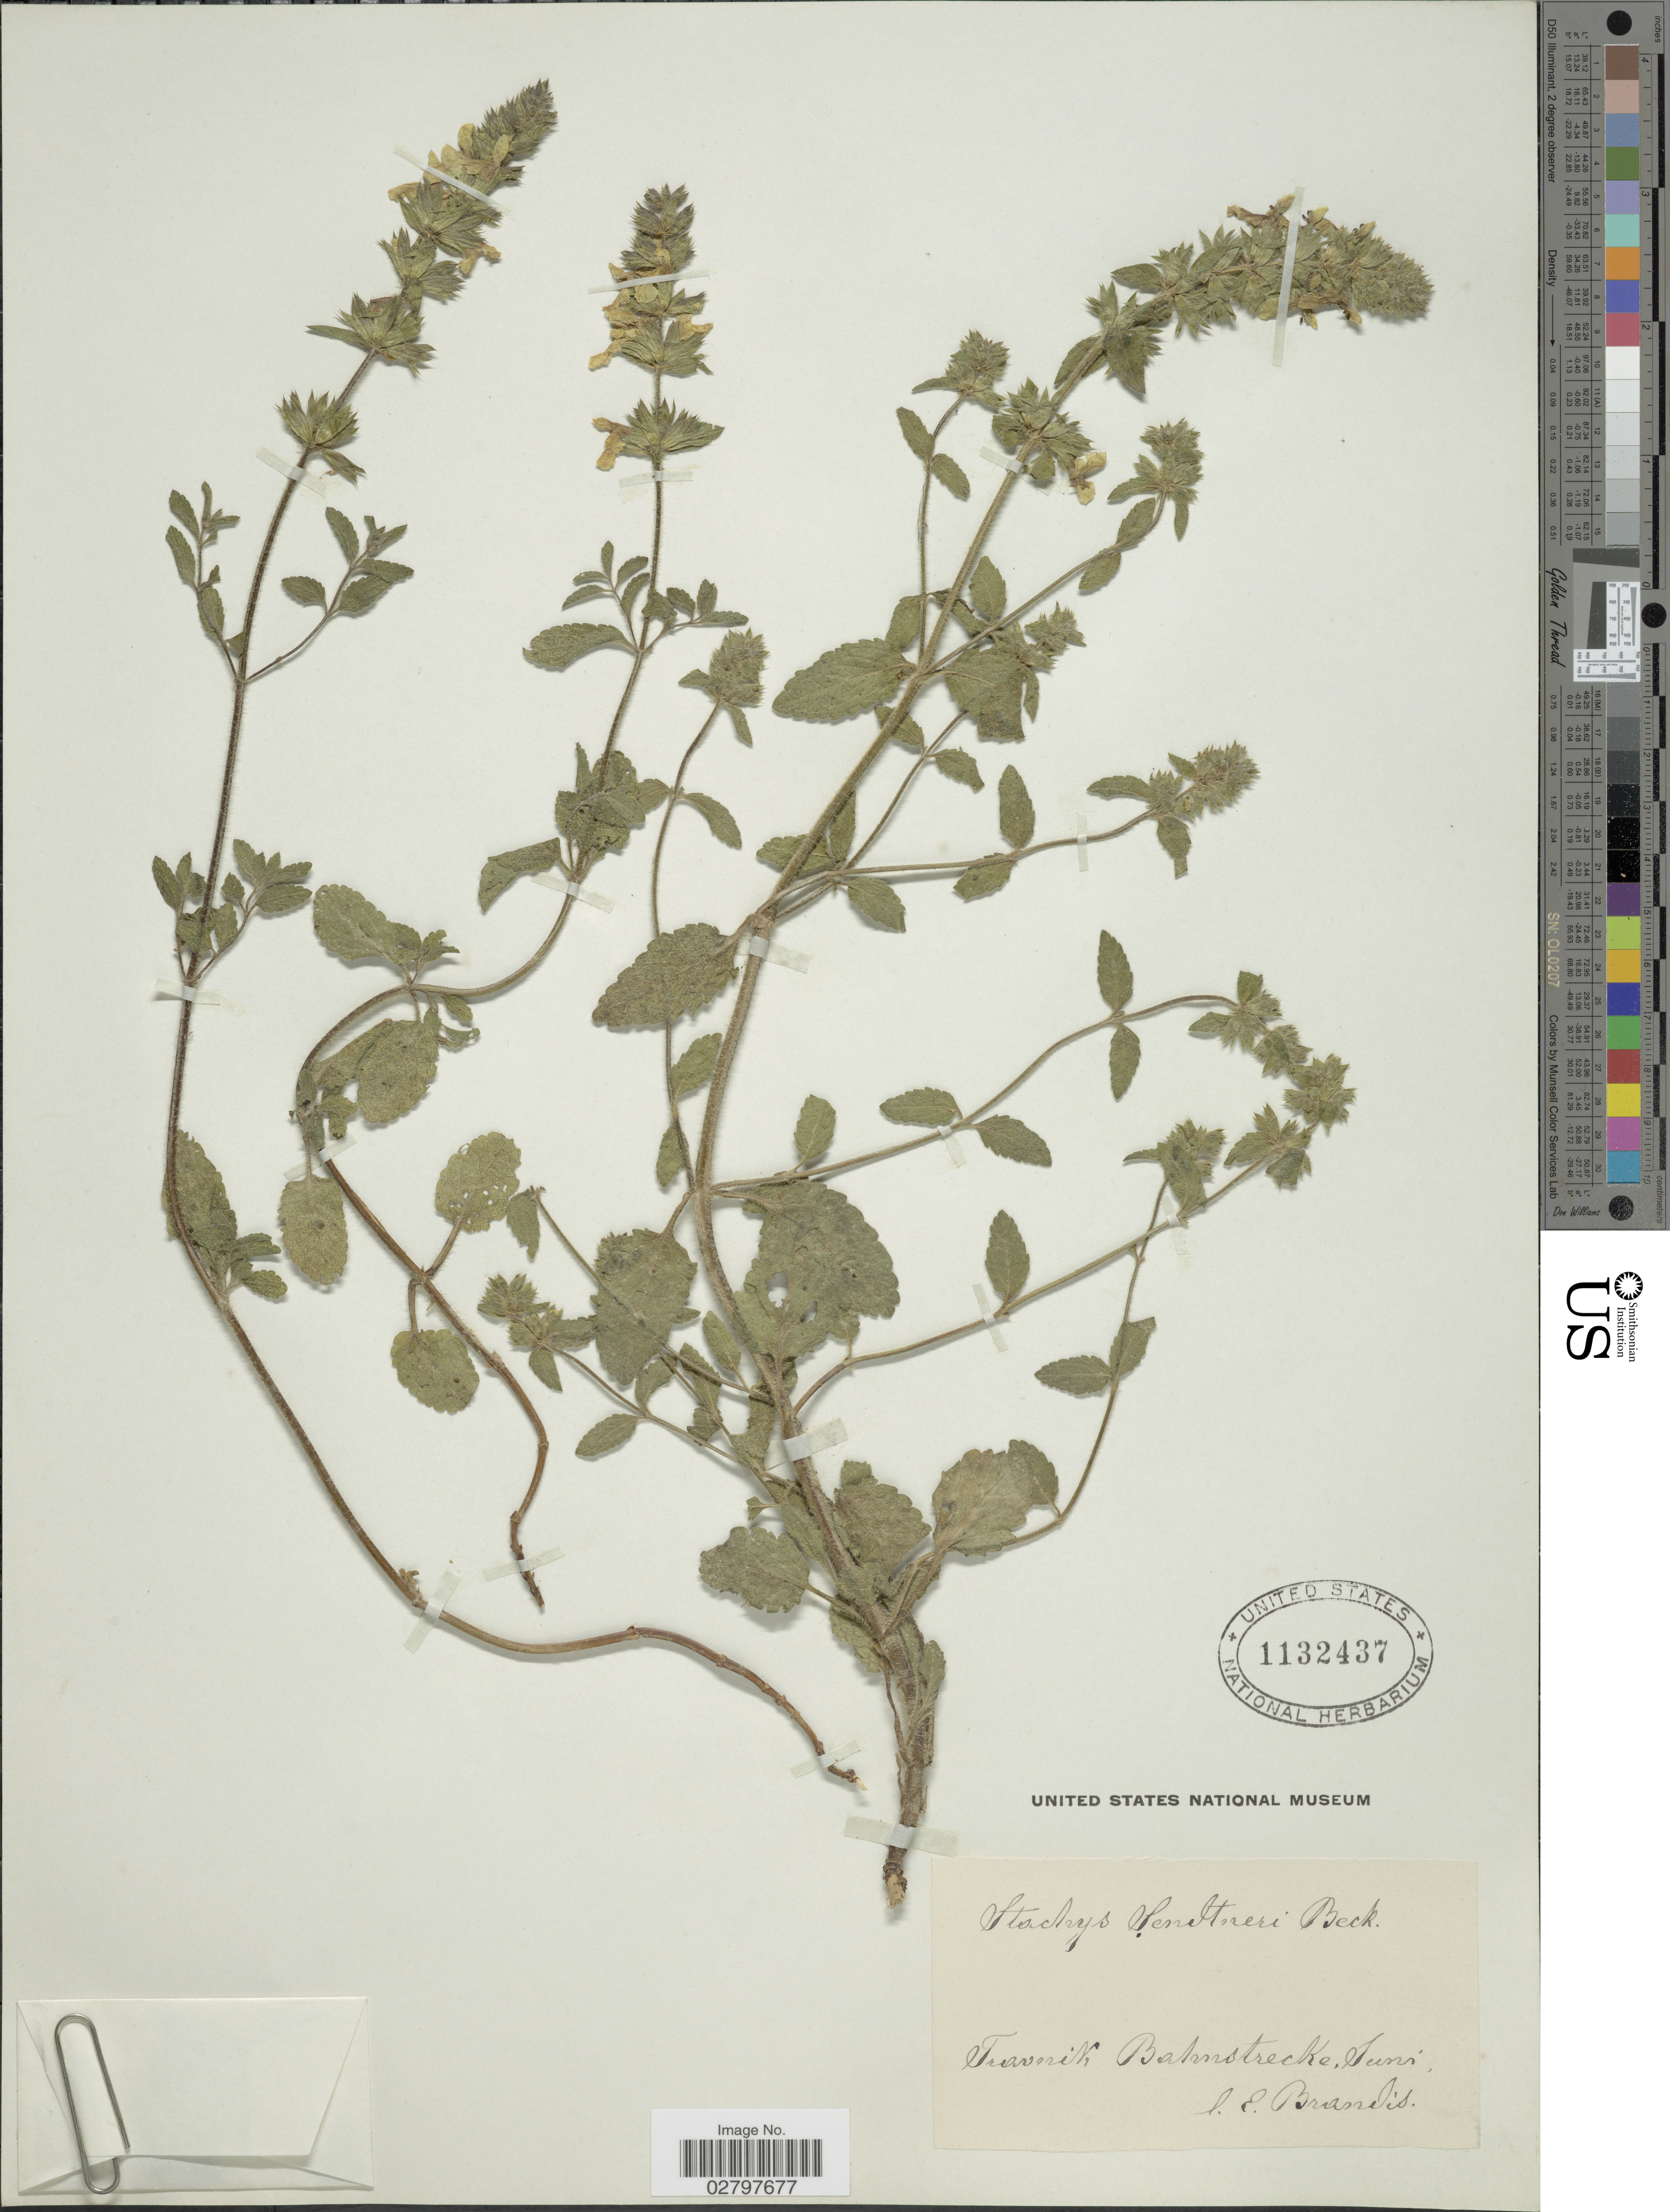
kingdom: Plantae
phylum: Tracheophyta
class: Magnoliopsida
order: Lamiales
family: Lamiaceae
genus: Stachys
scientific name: Stachys anisochila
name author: Vis. & Pančić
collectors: E. Brandis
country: Bosnia and Herzegovina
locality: Travnik Bahnstrecke.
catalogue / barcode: US 1132437